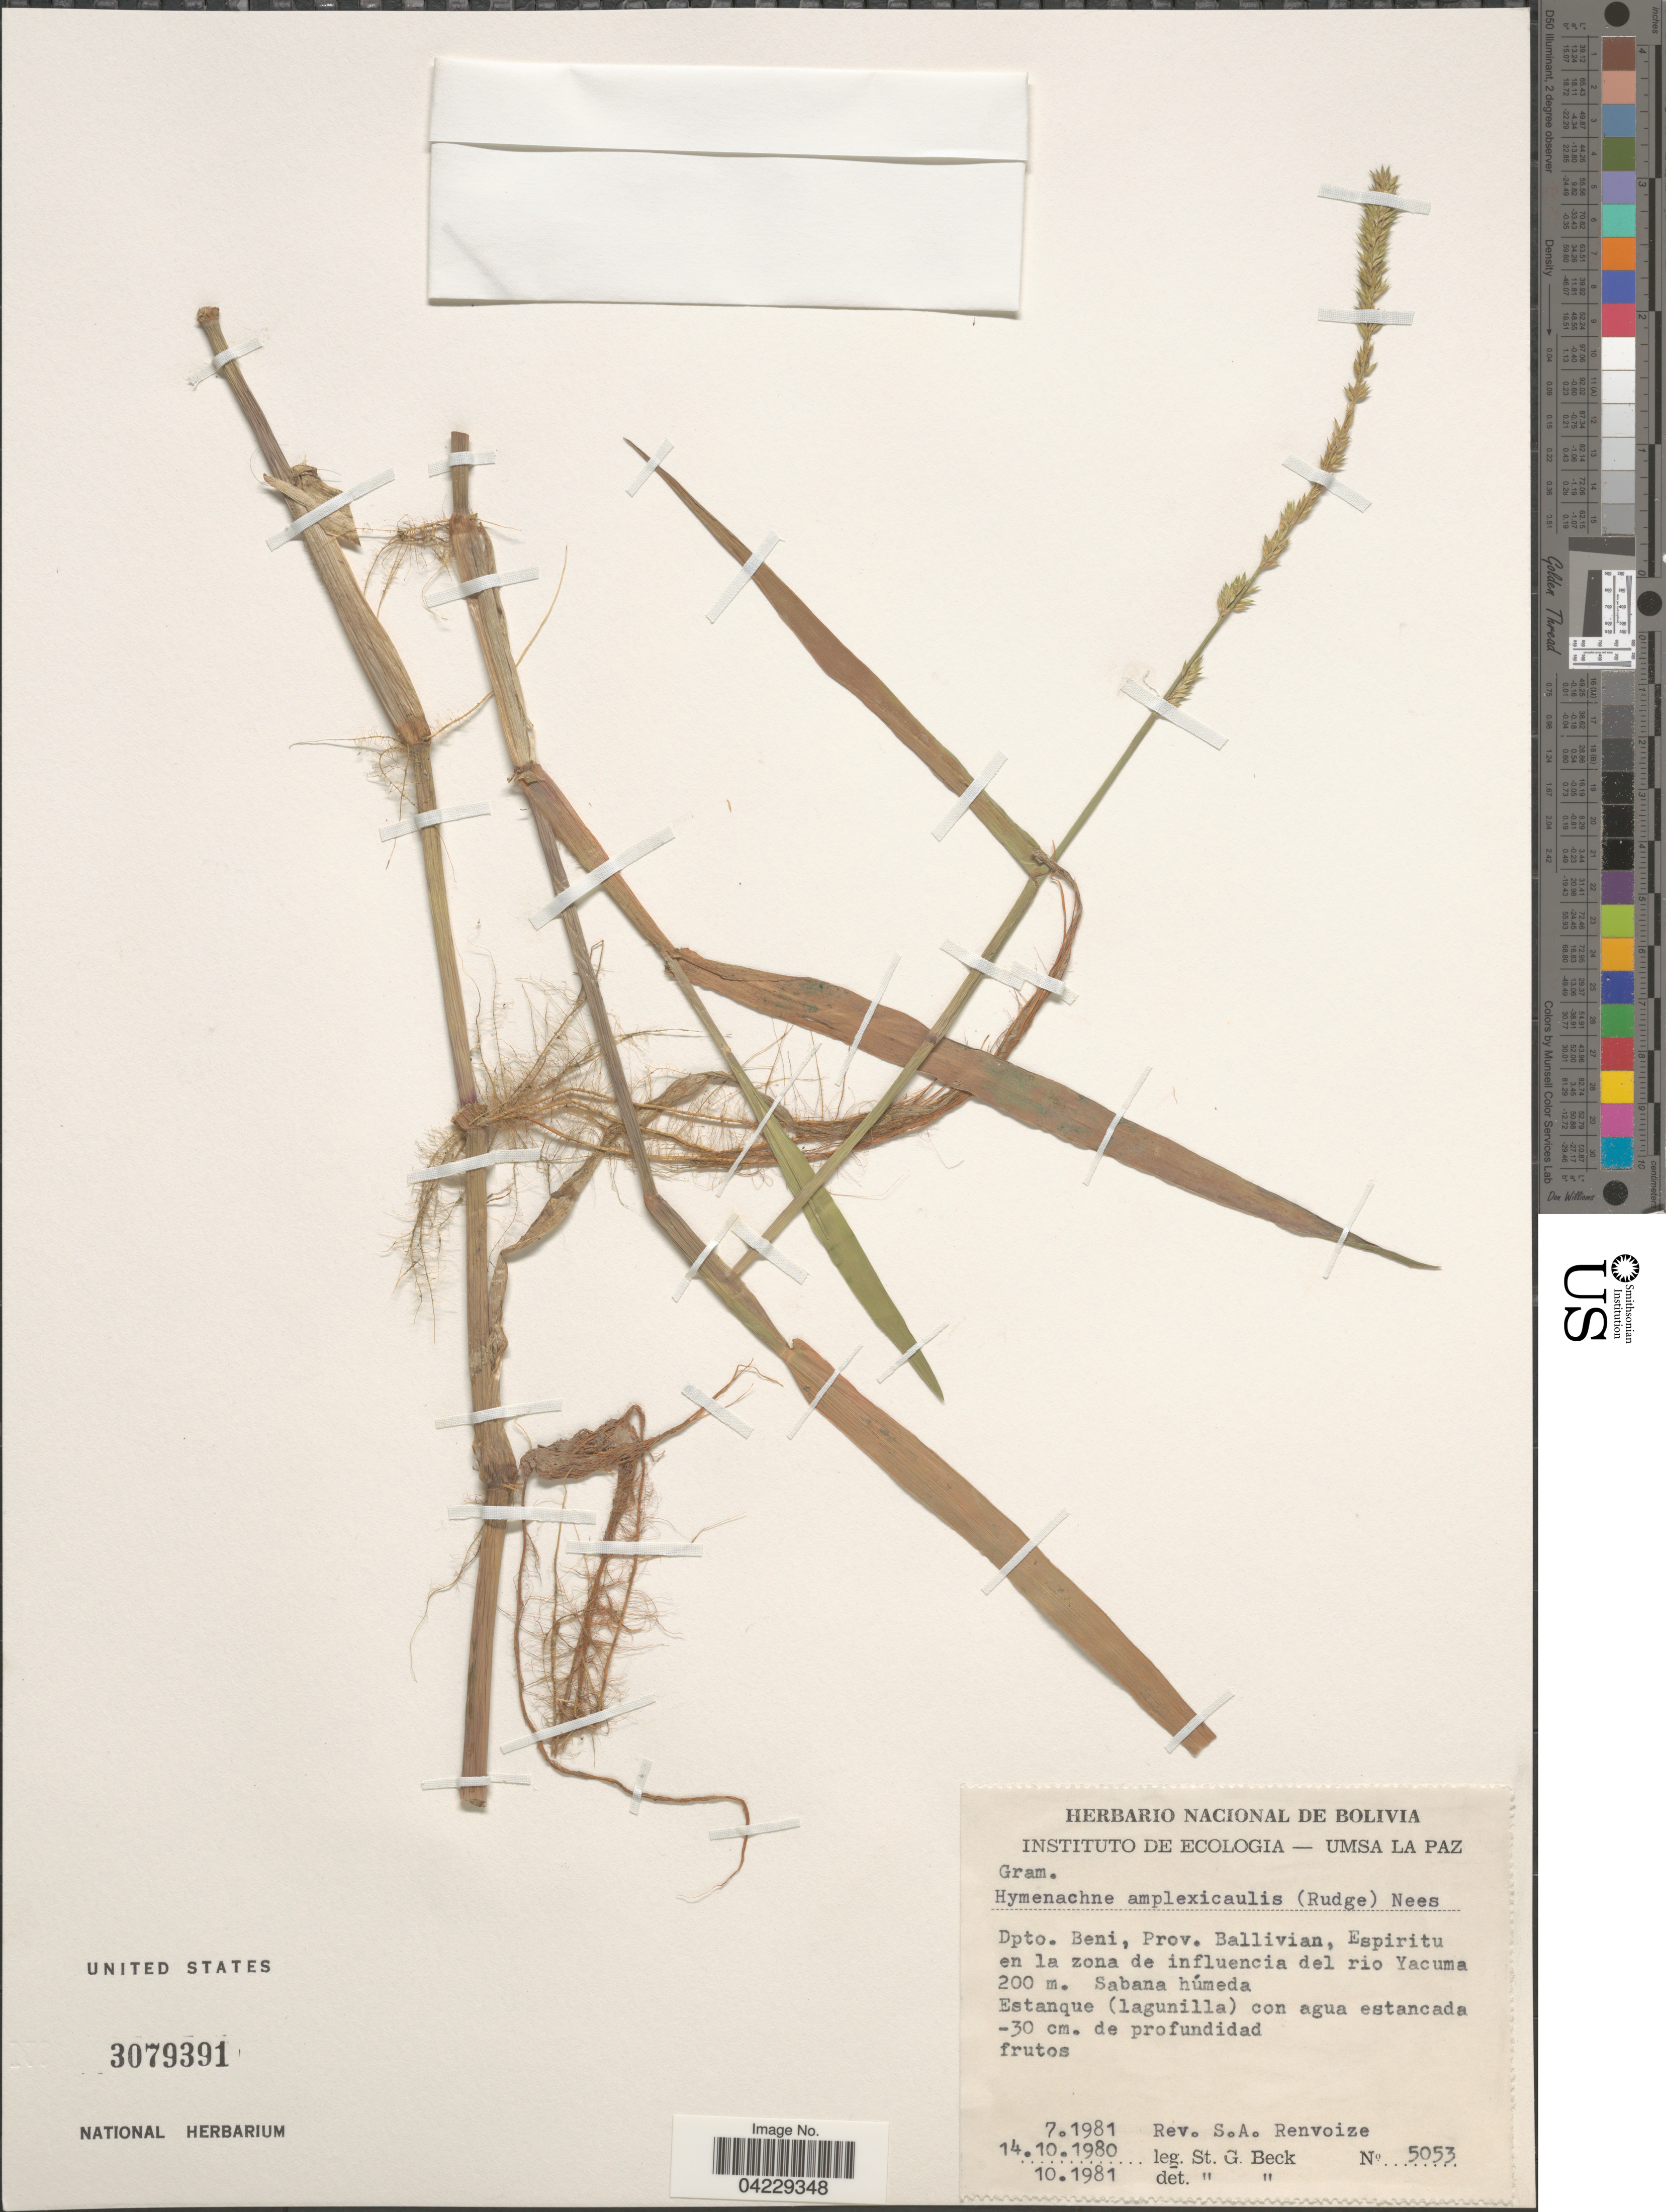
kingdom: Plantae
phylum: Tracheophyta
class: Liliopsida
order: Poales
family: Poaceae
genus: Hymenachne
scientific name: Hymenachne amplexicaulis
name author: (Rudge) Nees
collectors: S. G. Beck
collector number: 5053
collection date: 1980-10-14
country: Bolivia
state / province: Beni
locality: Dpto. Beni, Prov. Ballivian, Espiritu en la zona de influencia del rio Yacuma.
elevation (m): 200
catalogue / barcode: US 3079391